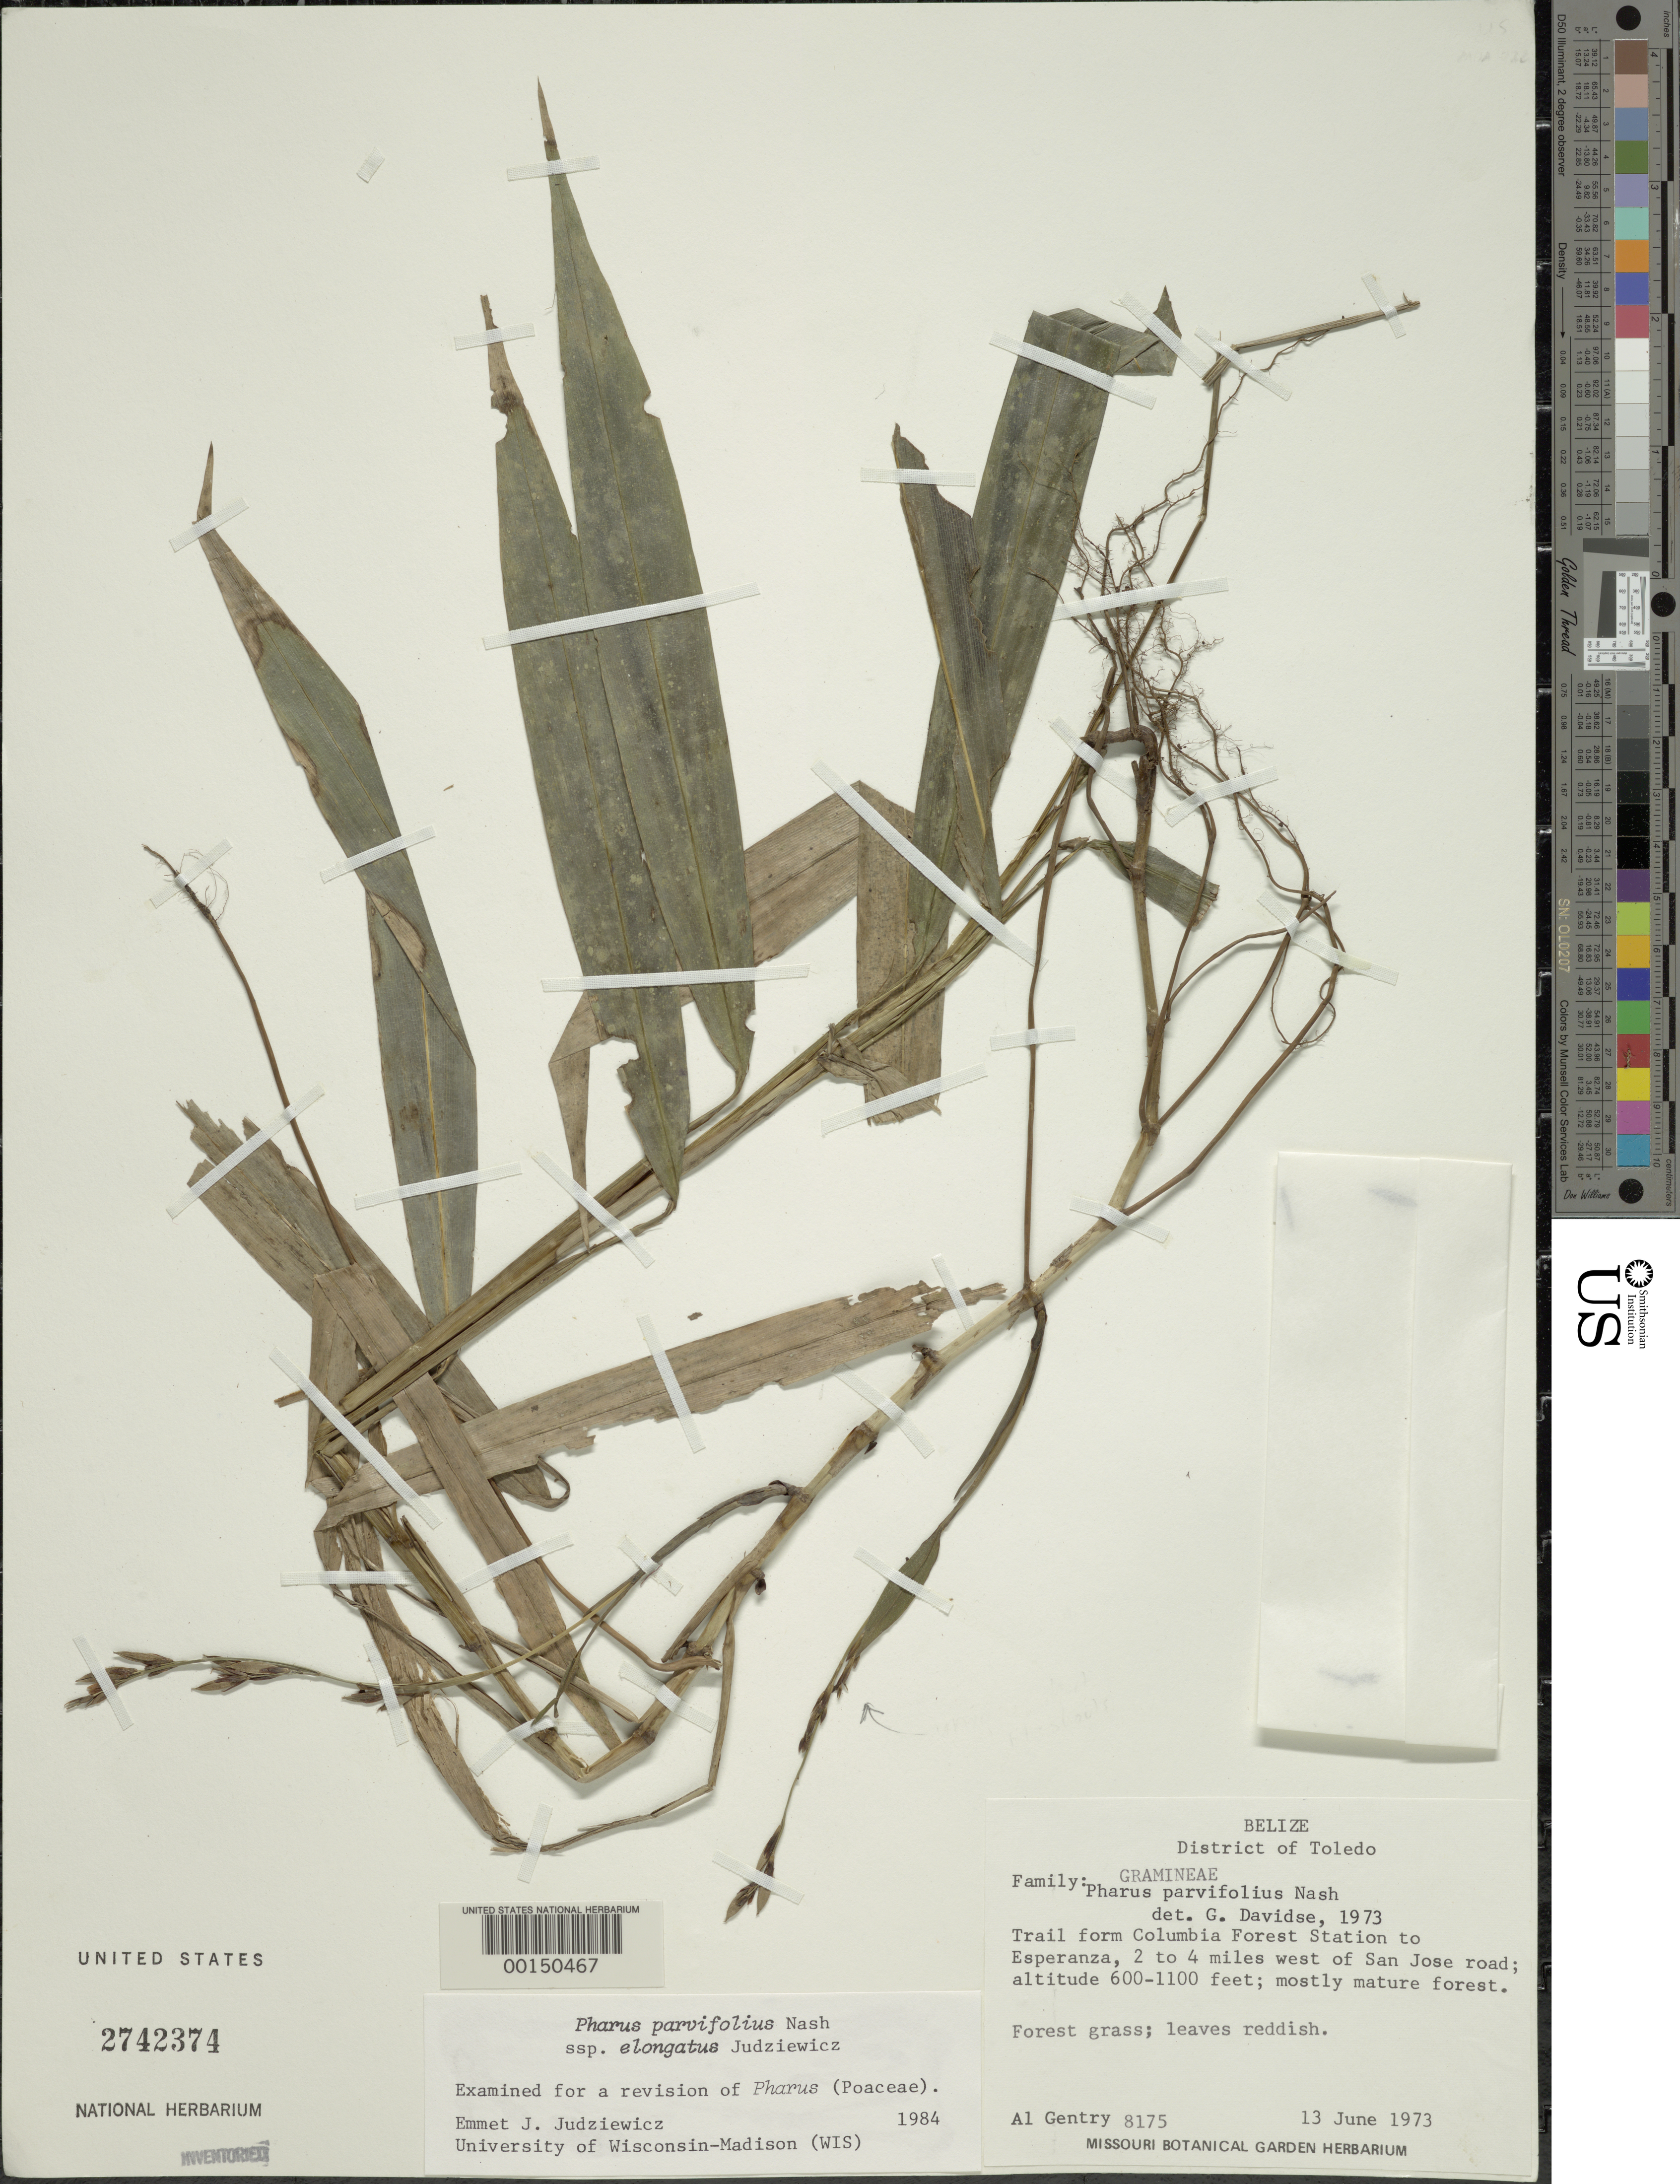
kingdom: Plantae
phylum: Tracheophyta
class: Liliopsida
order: Poales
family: Poaceae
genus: Pharus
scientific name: Pharus parvifolius subsp. elongatus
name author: Judz.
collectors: A. H. Gentry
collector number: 8175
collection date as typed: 13 Jun 1973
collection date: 1973-06-13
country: Belize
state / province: Toledo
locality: Colombia Forest Station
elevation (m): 183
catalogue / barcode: US 2742374